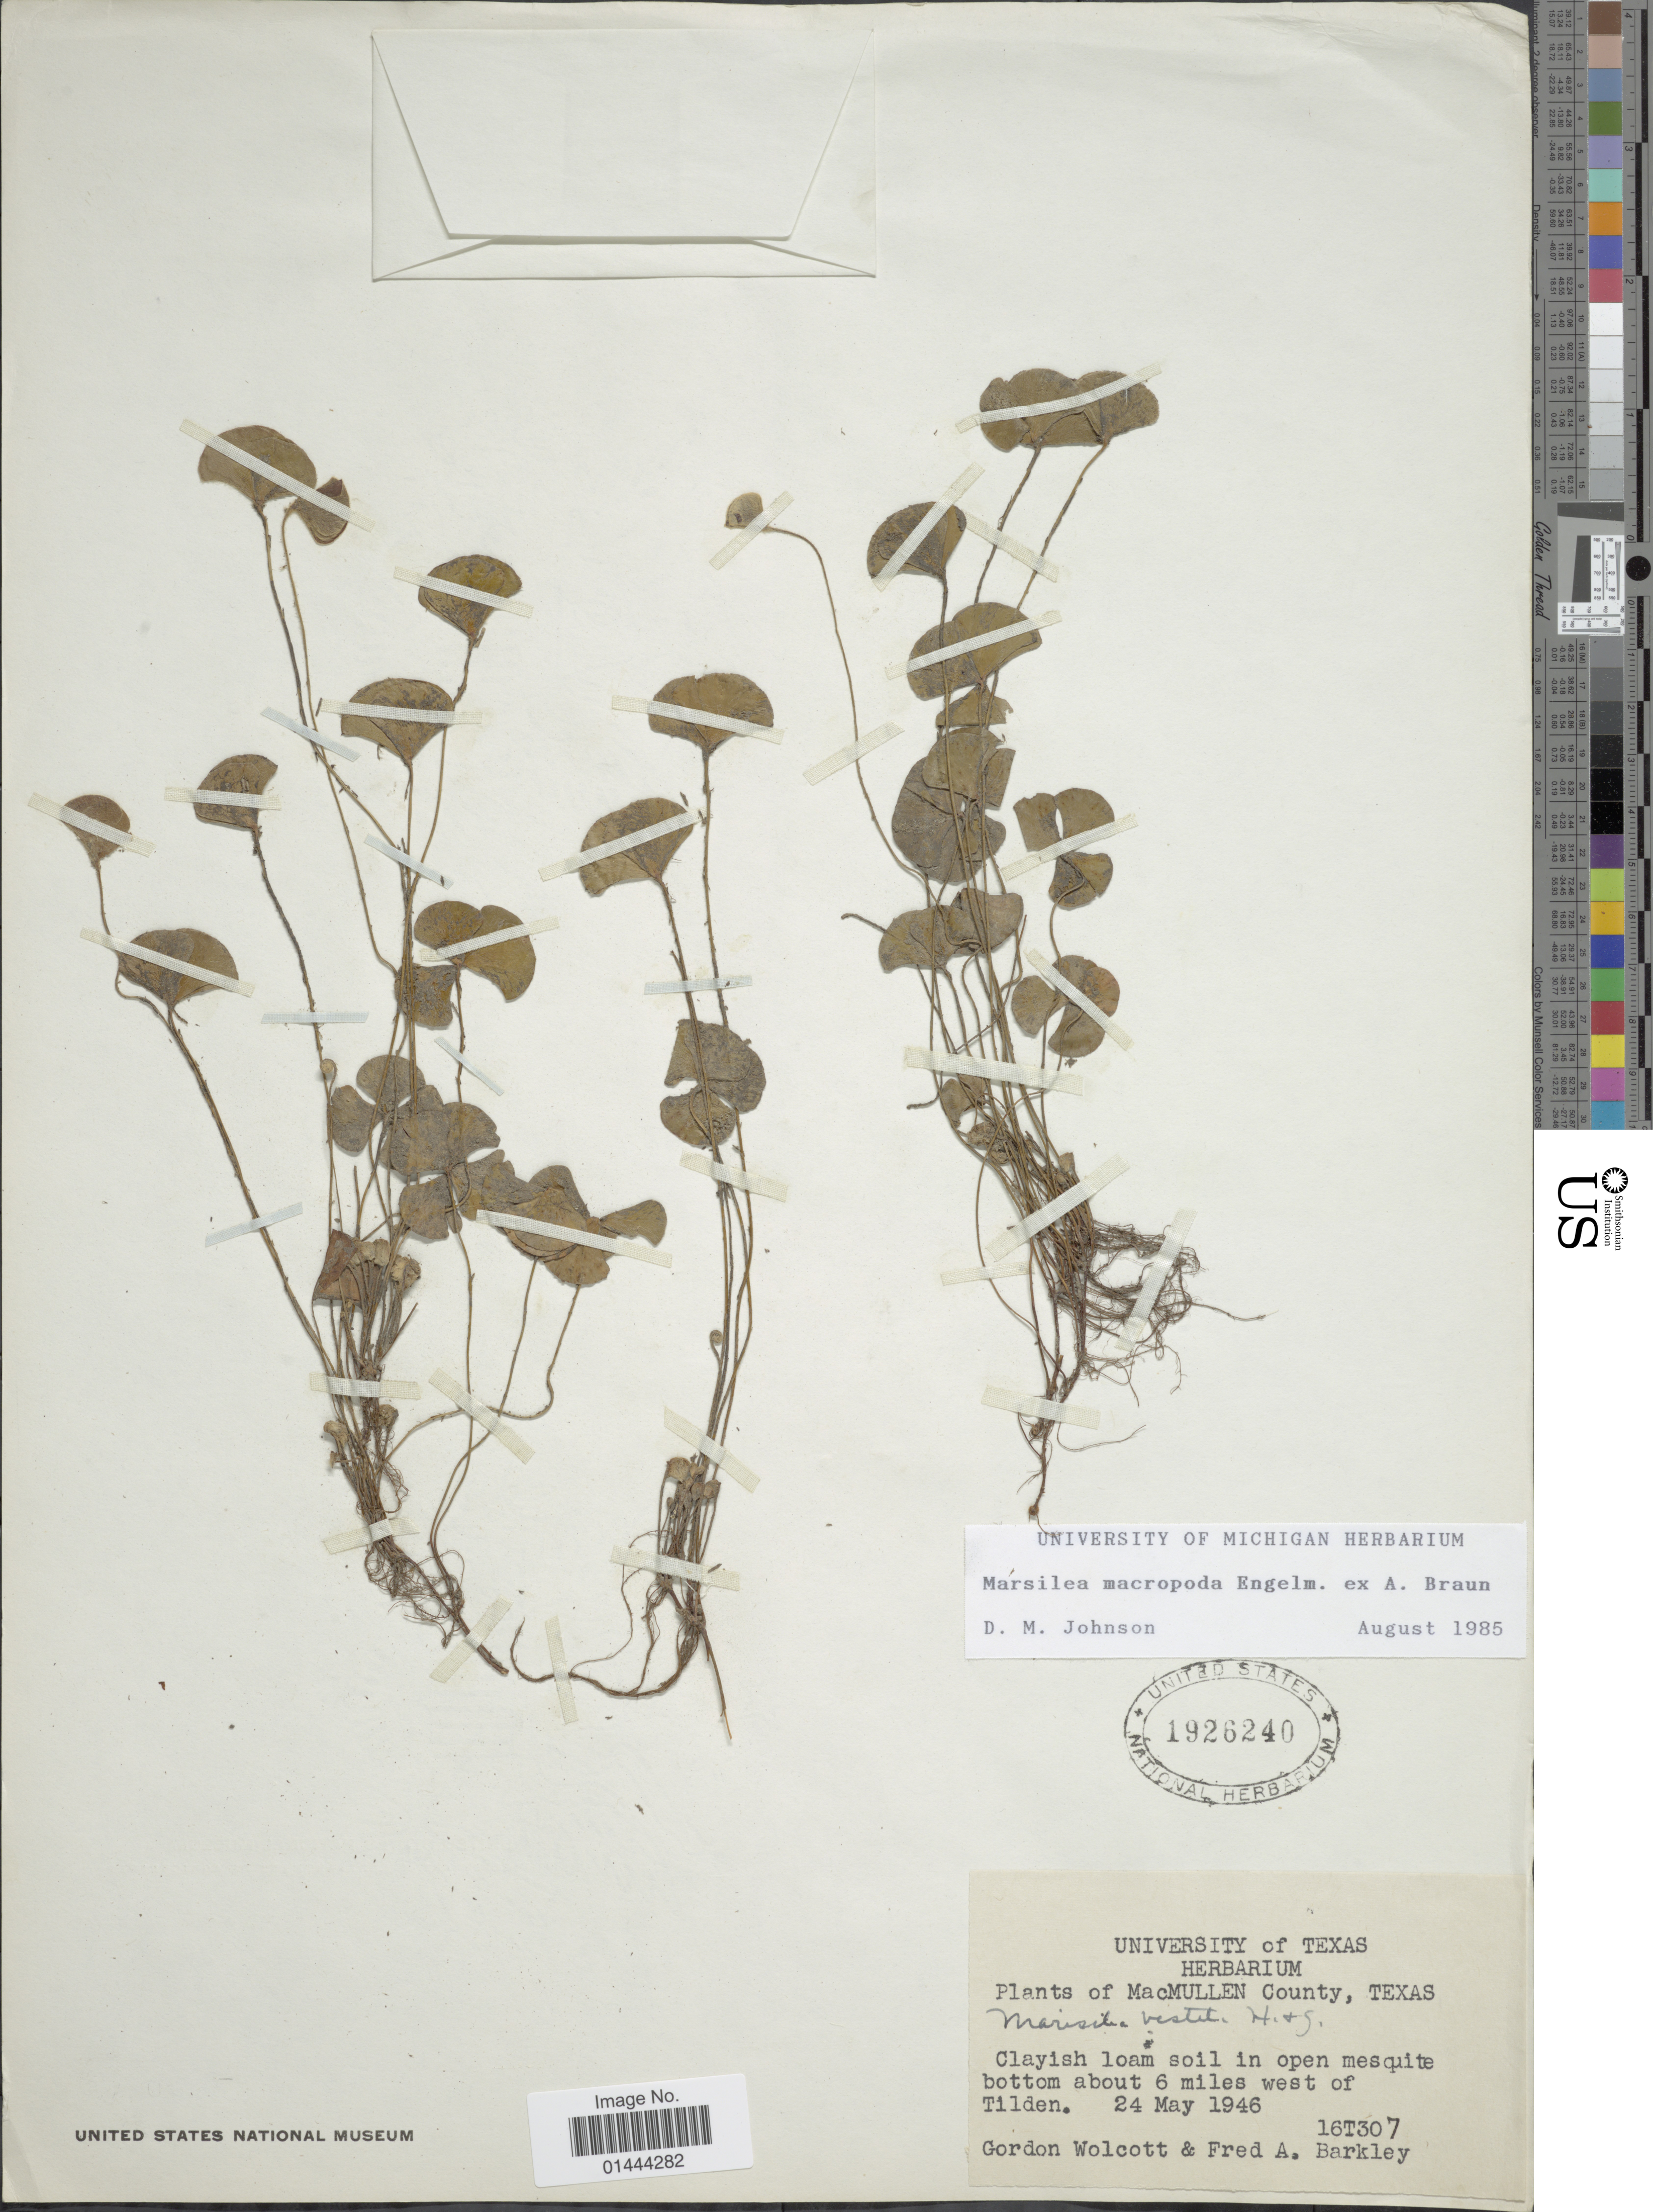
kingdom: Plantae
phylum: Tracheophyta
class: Polypodiopsida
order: Salviniales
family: Marsileaceae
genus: Marsilea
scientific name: Marsilea macropoda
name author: Engelm. ex A. Braun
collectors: G. Wolcott & F. A. Barkley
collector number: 16T307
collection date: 1946-05-24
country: United States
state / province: Texas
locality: MacMullen County, in open mesquite bottom about 6 miles west of Tilden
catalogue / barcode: US 1926240